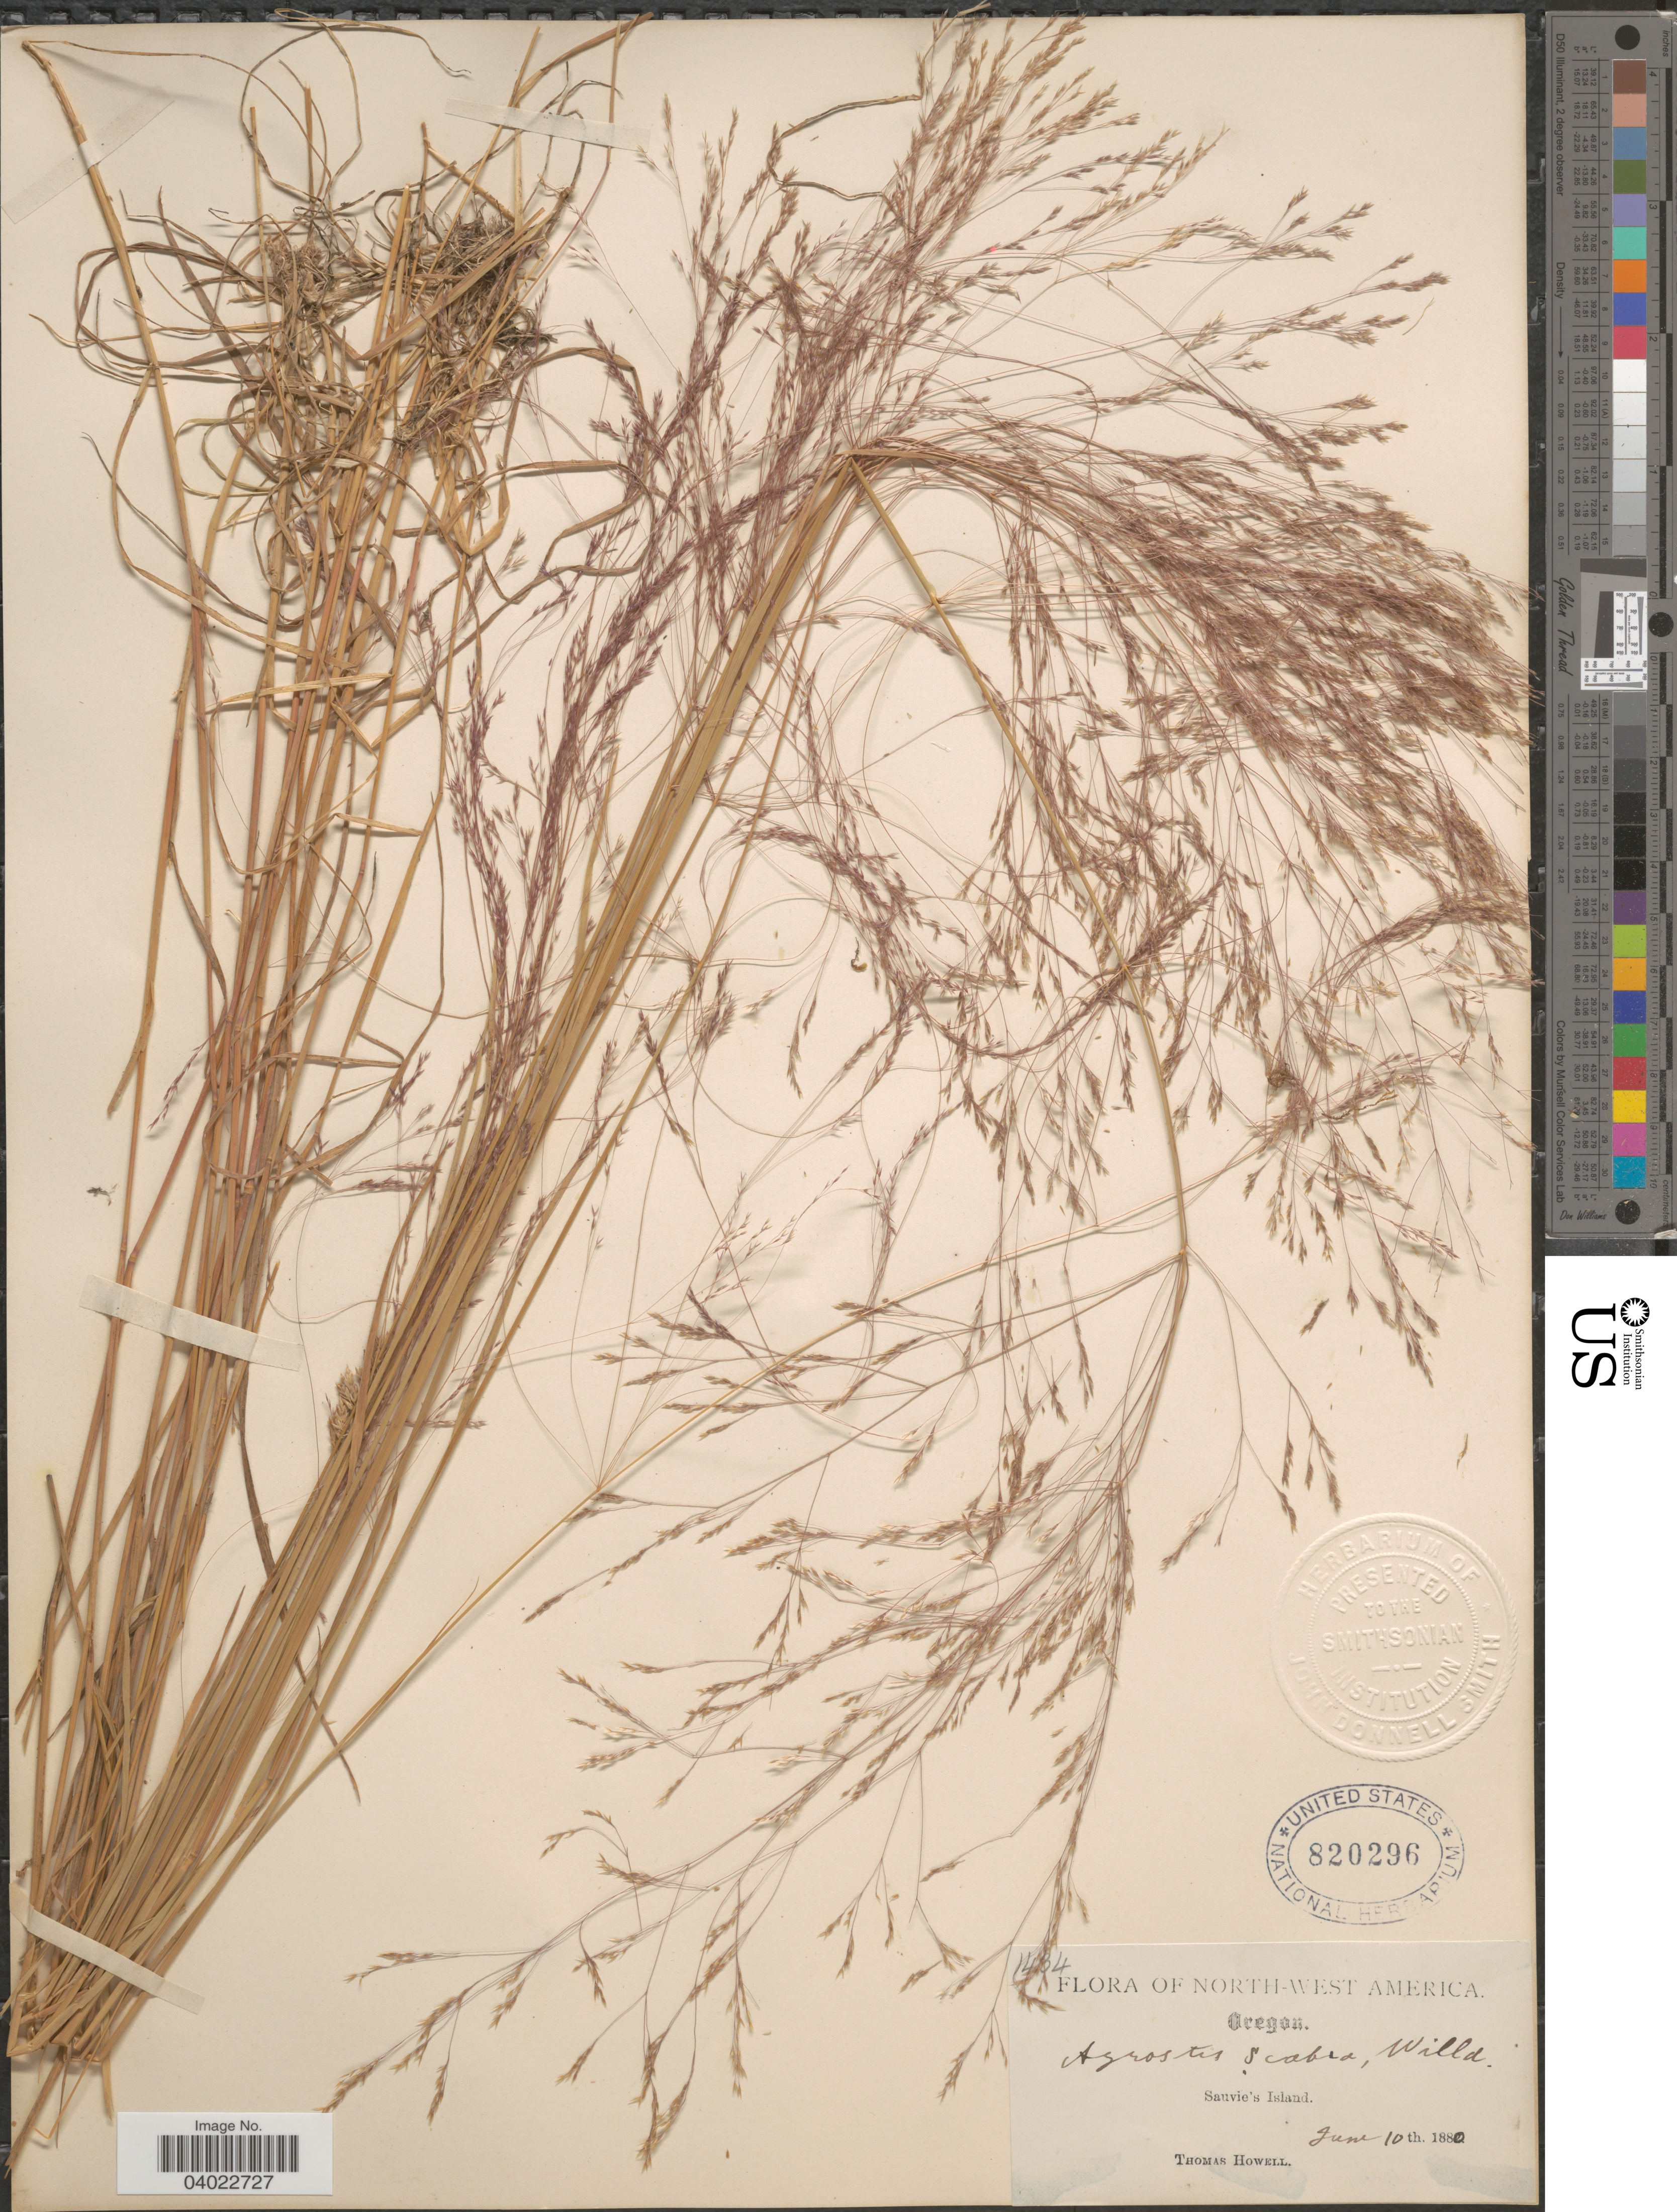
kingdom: Plantae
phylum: Tracheophyta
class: Liliopsida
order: Poales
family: Poaceae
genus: Agrostis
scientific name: Agrostis scabra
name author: Willd.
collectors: T. Howell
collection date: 1880-06-10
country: United States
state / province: Oregon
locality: North-West America. Sauvie's Island.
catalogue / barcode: US 820296